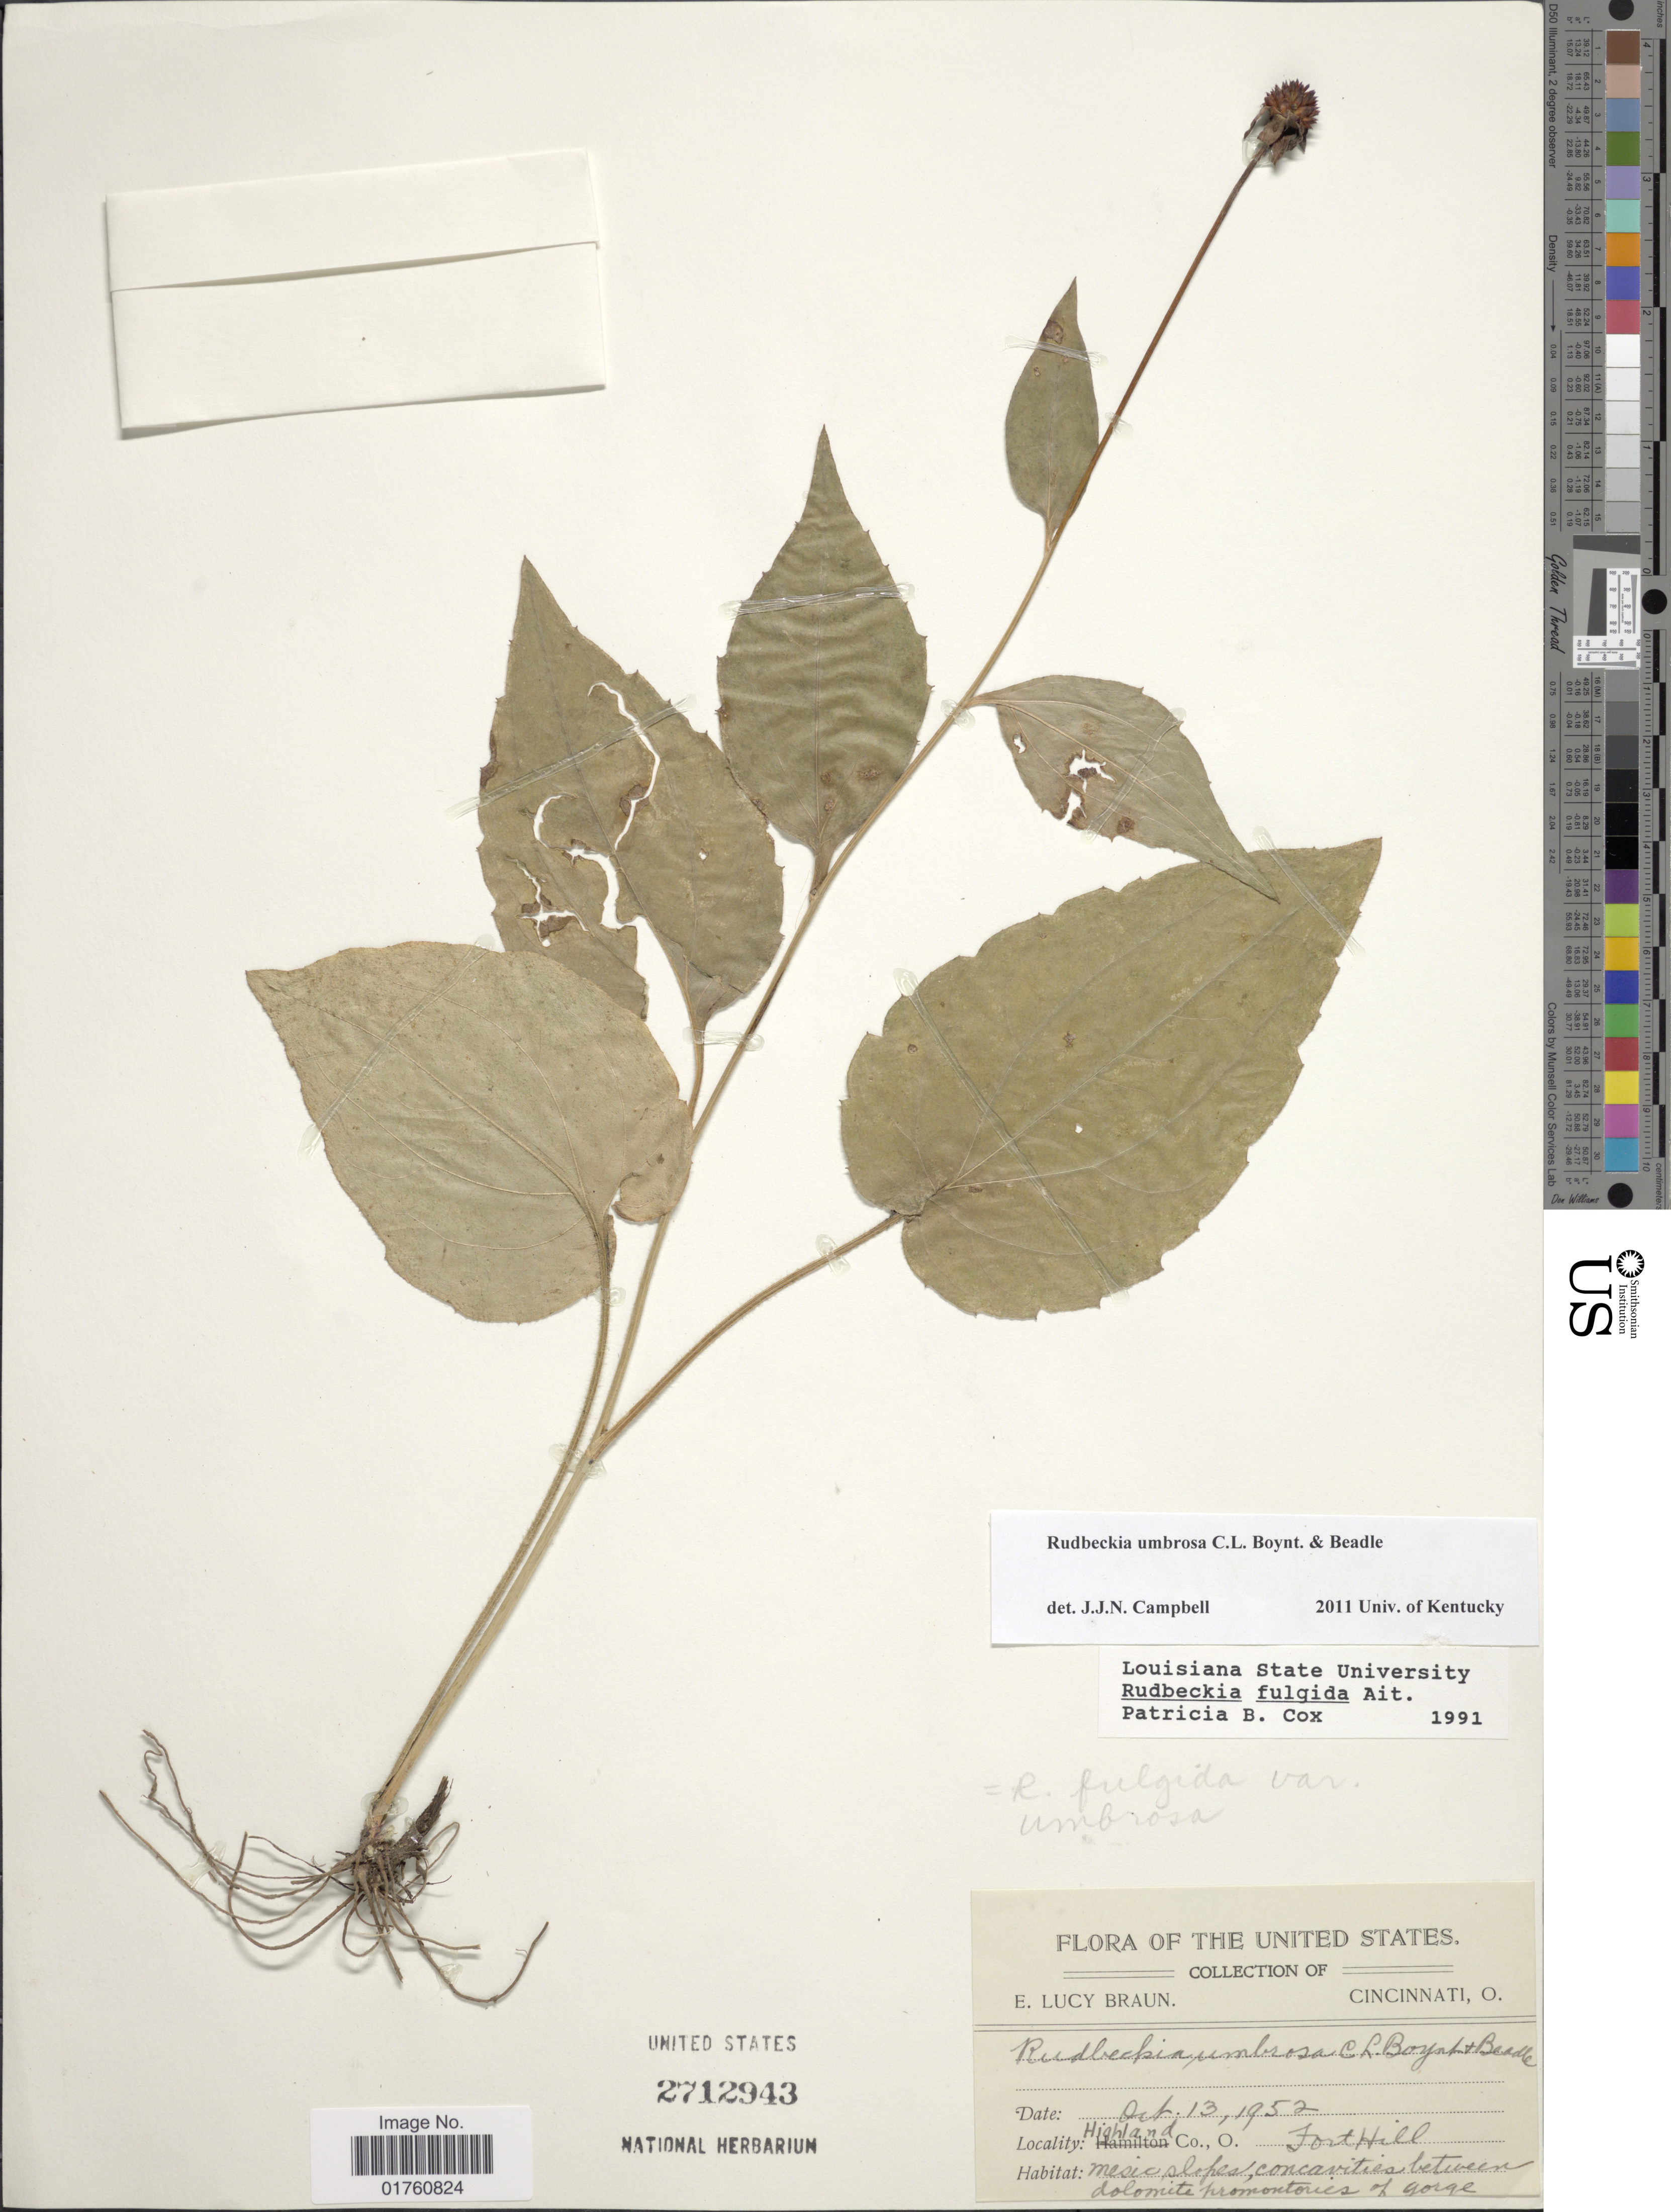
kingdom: Plantae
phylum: Tracheophyta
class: Magnoliopsida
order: Asterales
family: Asteraceae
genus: Rudbeckia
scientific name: Rudbeckia fulgida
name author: Aiton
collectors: E. L. Braun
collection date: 1952-10-13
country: United States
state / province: Ohio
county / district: Highland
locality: Fort Hill, mesic slopes, concavities between dolomite promontories of Gorge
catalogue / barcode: US 2712943